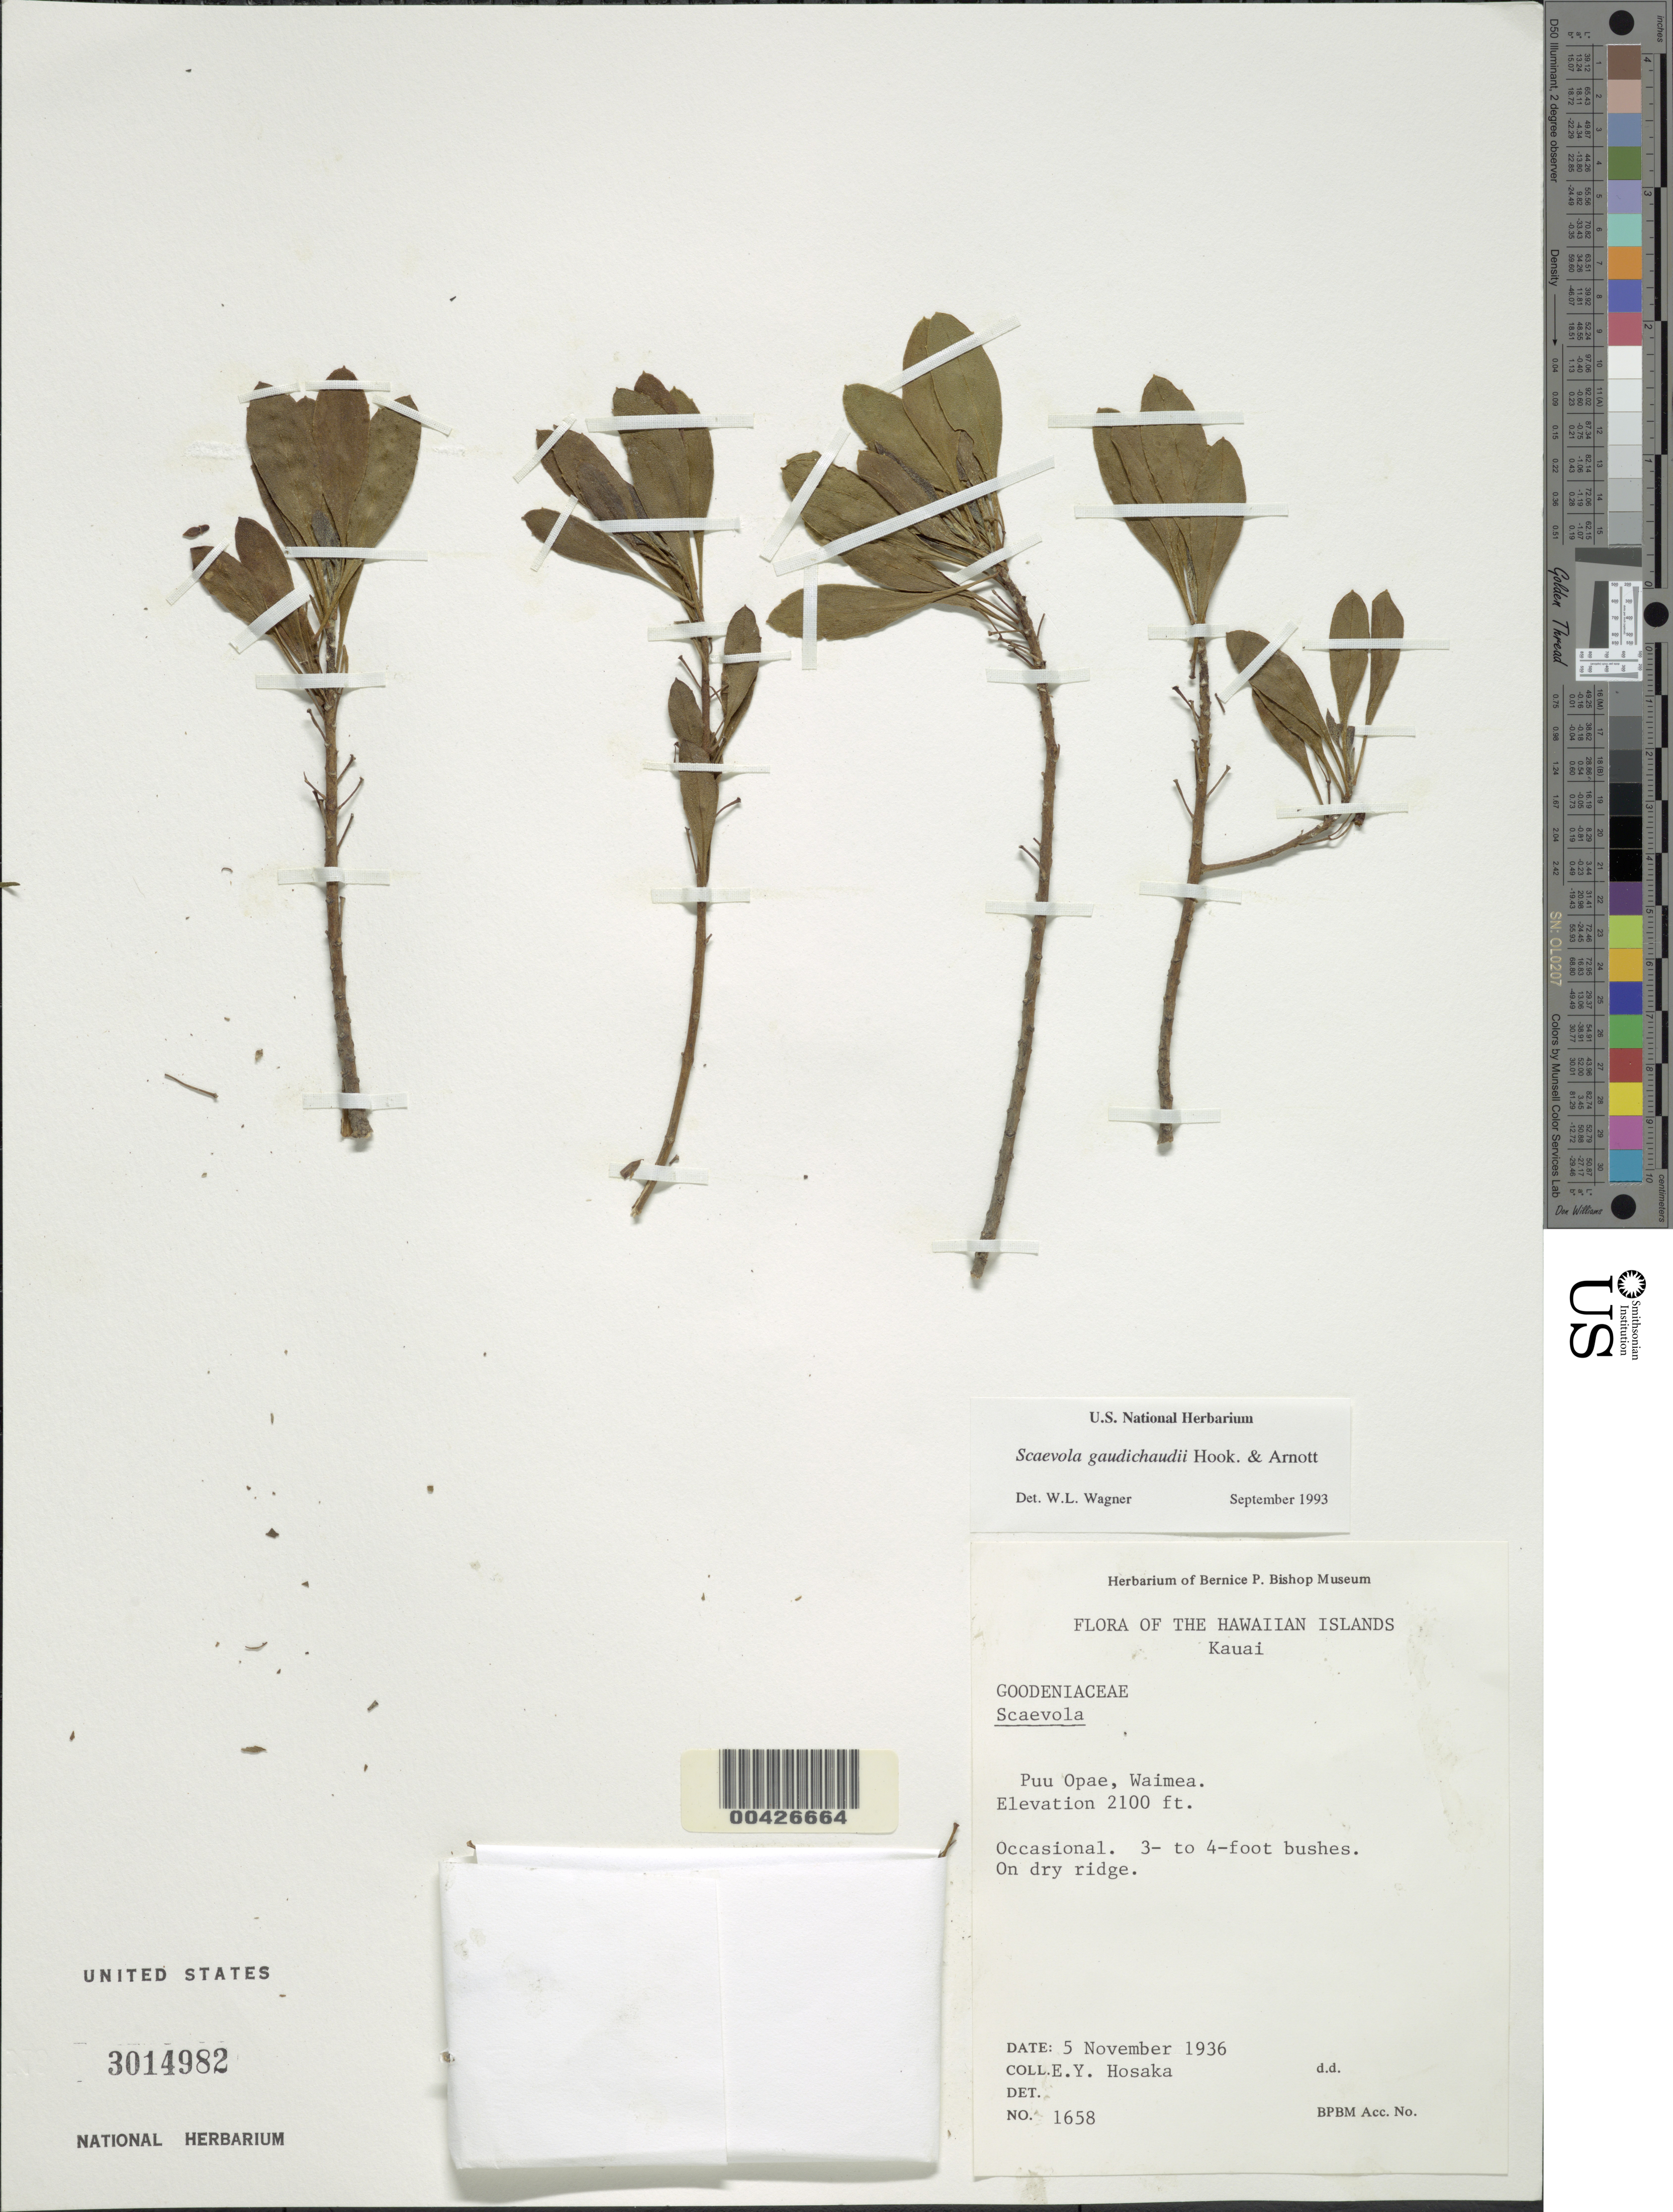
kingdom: Plantae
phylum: Tracheophyta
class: Magnoliopsida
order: Asterales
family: Goodeniaceae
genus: Scaevola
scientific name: Scaevola gaudichaudii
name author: Hook. & Arn.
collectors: E. Y. Hosaka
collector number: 1658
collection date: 1936-11-05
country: United States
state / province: Hawaii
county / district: Hawaii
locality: Hawaiian Islands. Kauai. Puu Opae, Waimea.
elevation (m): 640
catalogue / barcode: US 3014982